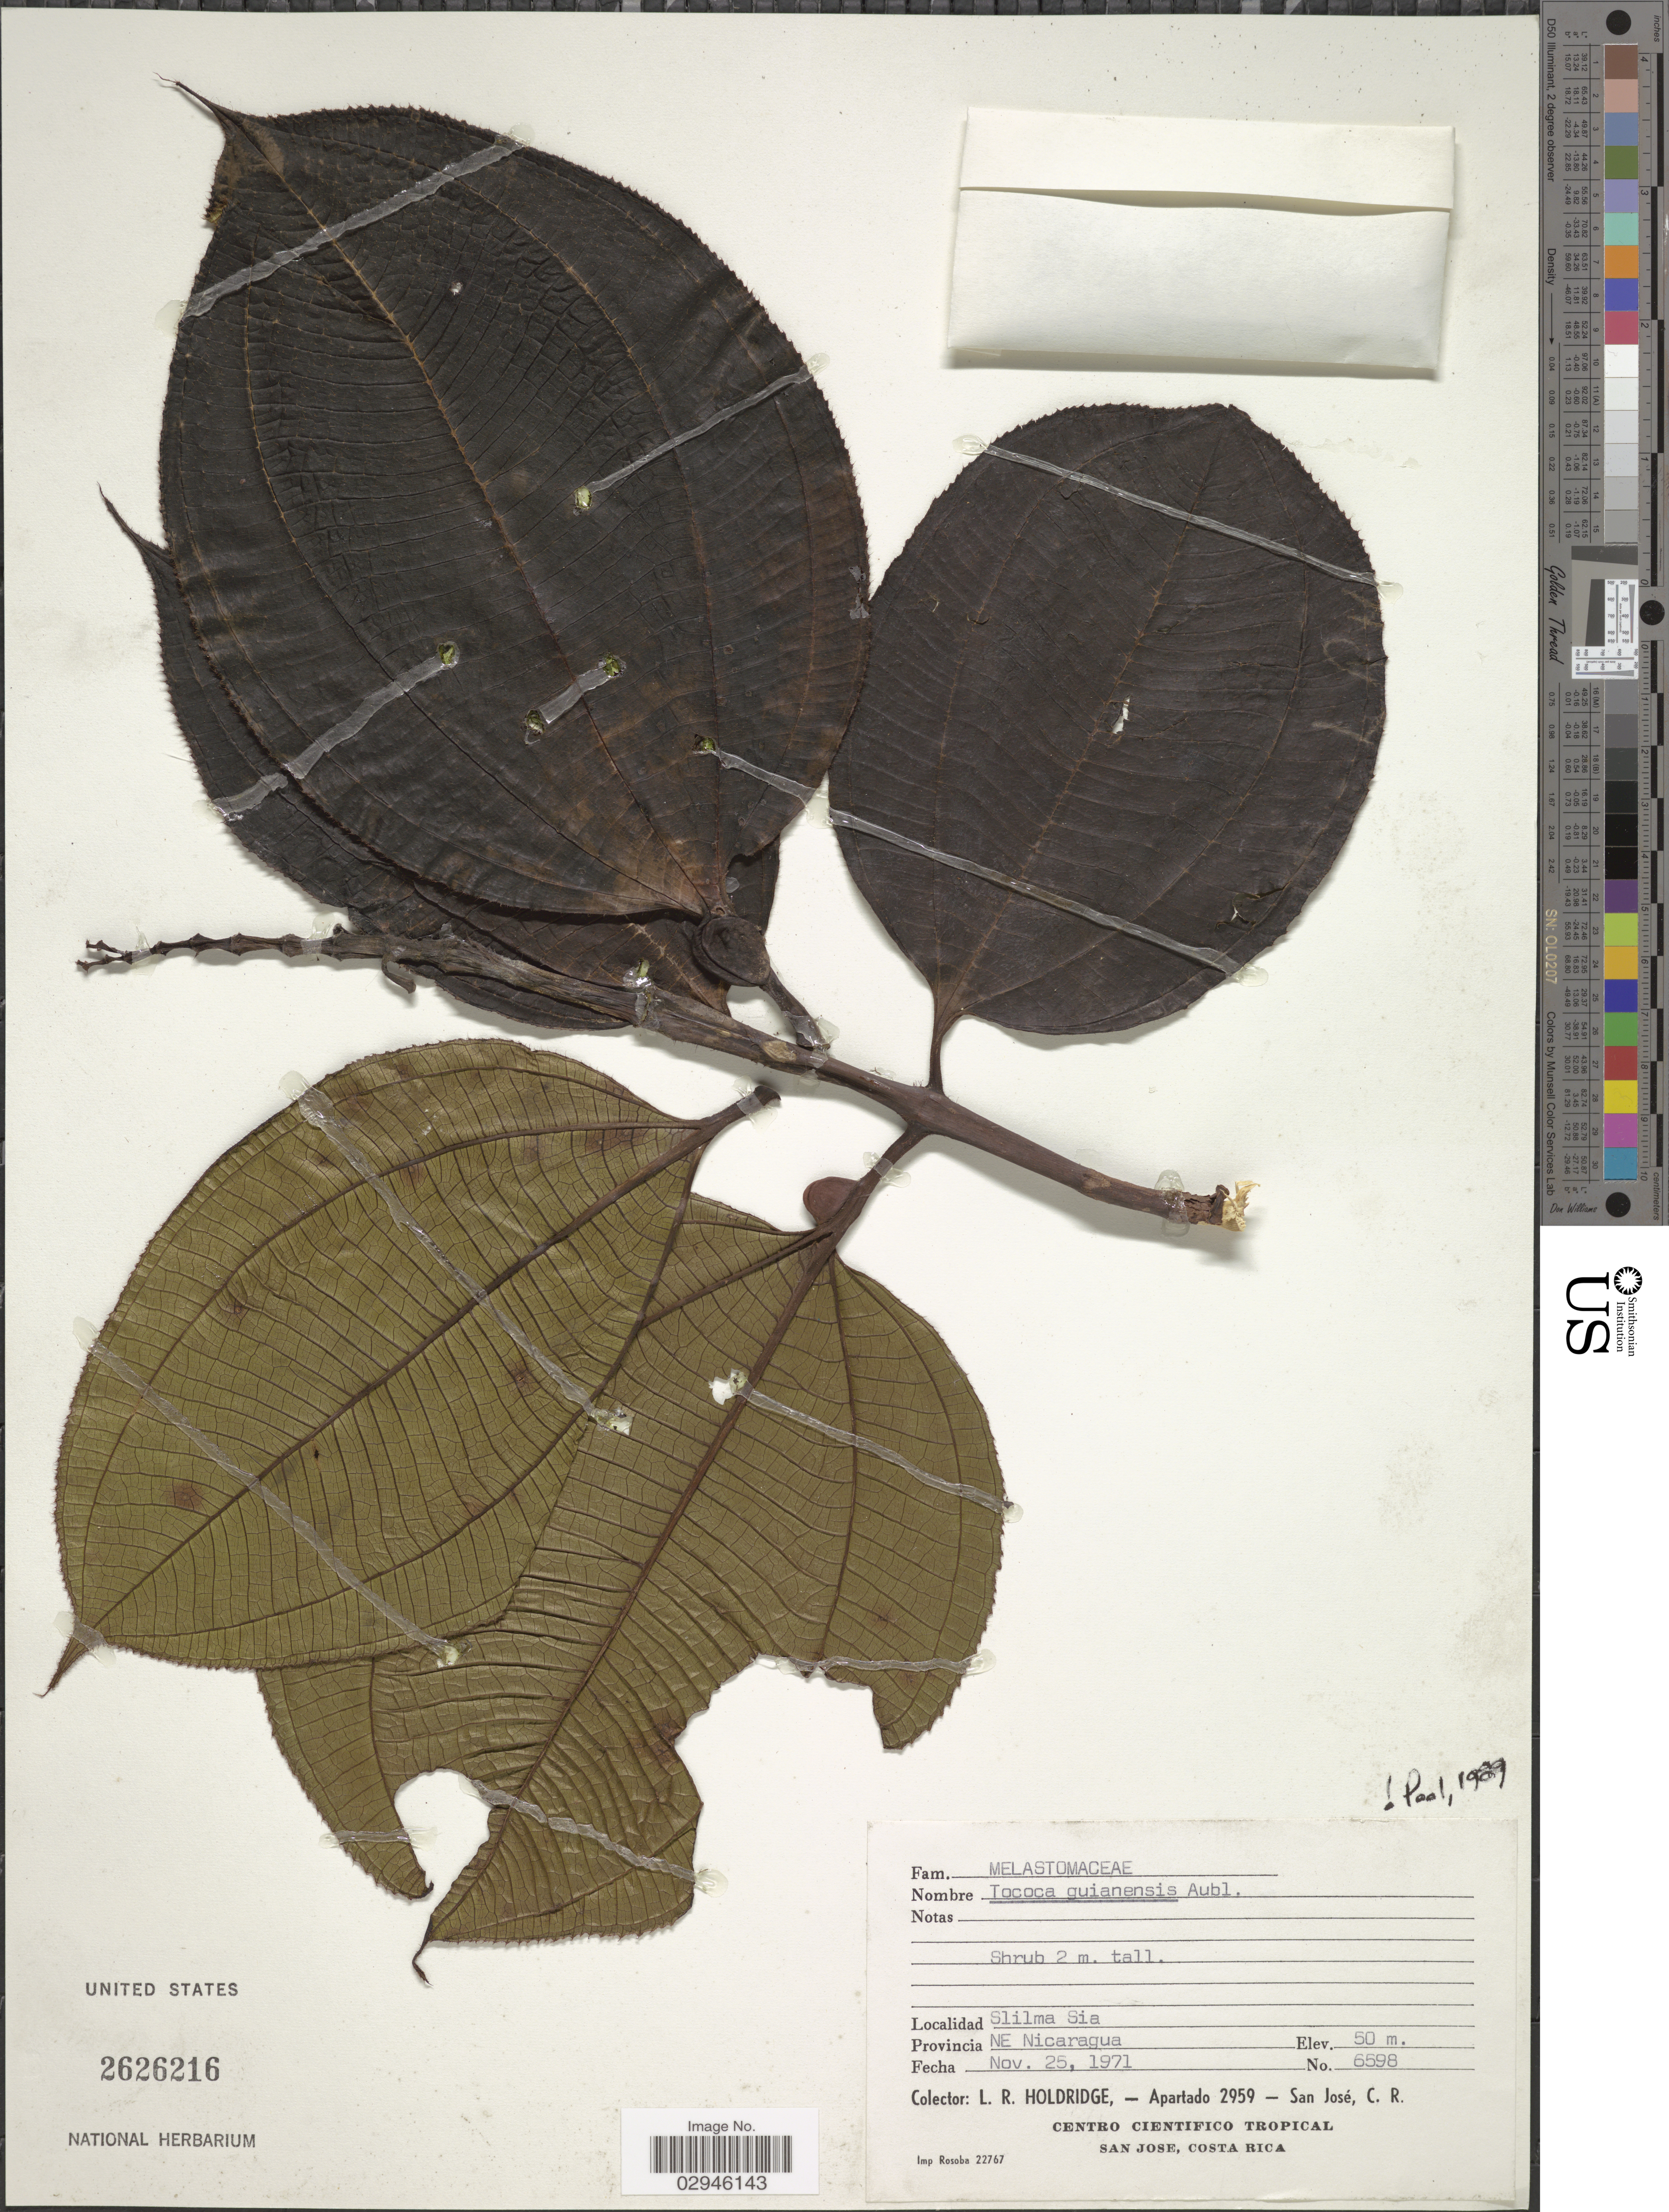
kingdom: Plantae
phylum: Tracheophyta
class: Magnoliopsida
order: Myrtales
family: Melastomataceae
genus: Tococa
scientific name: Tococa guianensis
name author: Aubl.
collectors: L. Holdridge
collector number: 6598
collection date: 1971-11-25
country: Nicaragua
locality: Slilma Sia, Provincia NE Nicaragua.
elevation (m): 50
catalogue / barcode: US 2626216